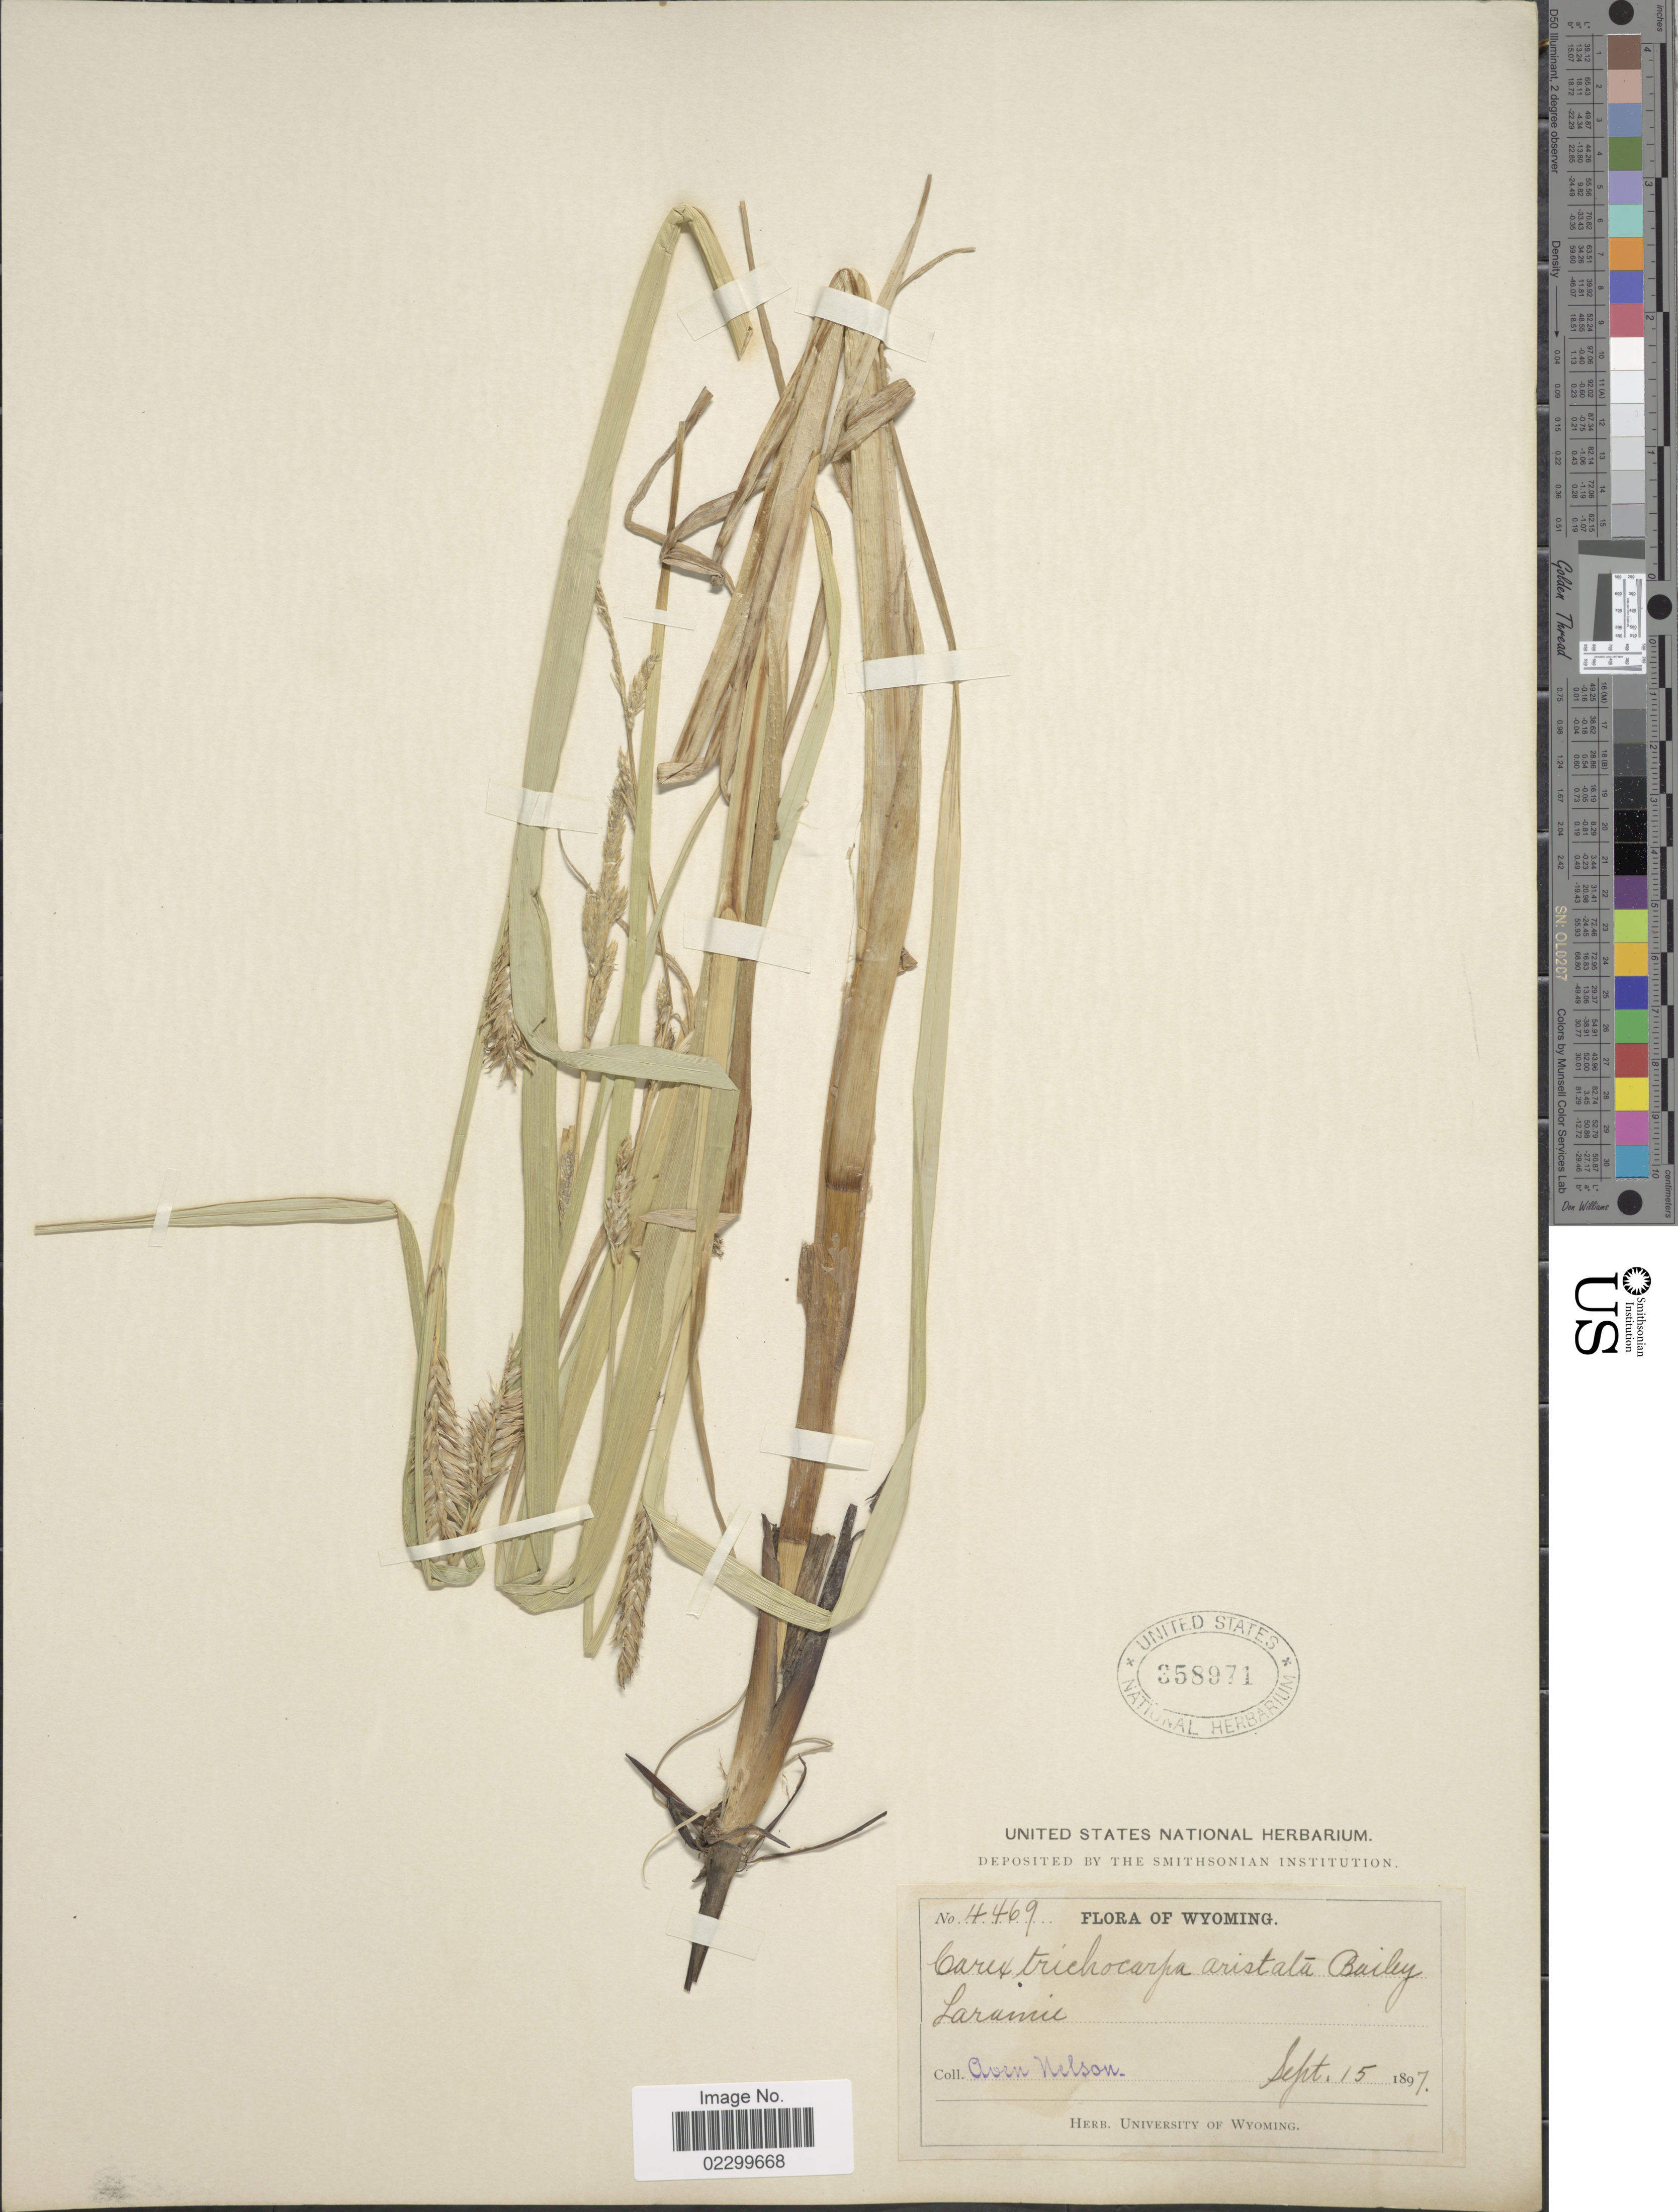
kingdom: Plantae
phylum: Tracheophyta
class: Liliopsida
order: Poales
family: Cyperaceae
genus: Carex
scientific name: Carex atherodes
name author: Spreng.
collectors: A. Nelson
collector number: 4469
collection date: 1897-09-15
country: United States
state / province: Wyoming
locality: Laramie.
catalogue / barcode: US 358971